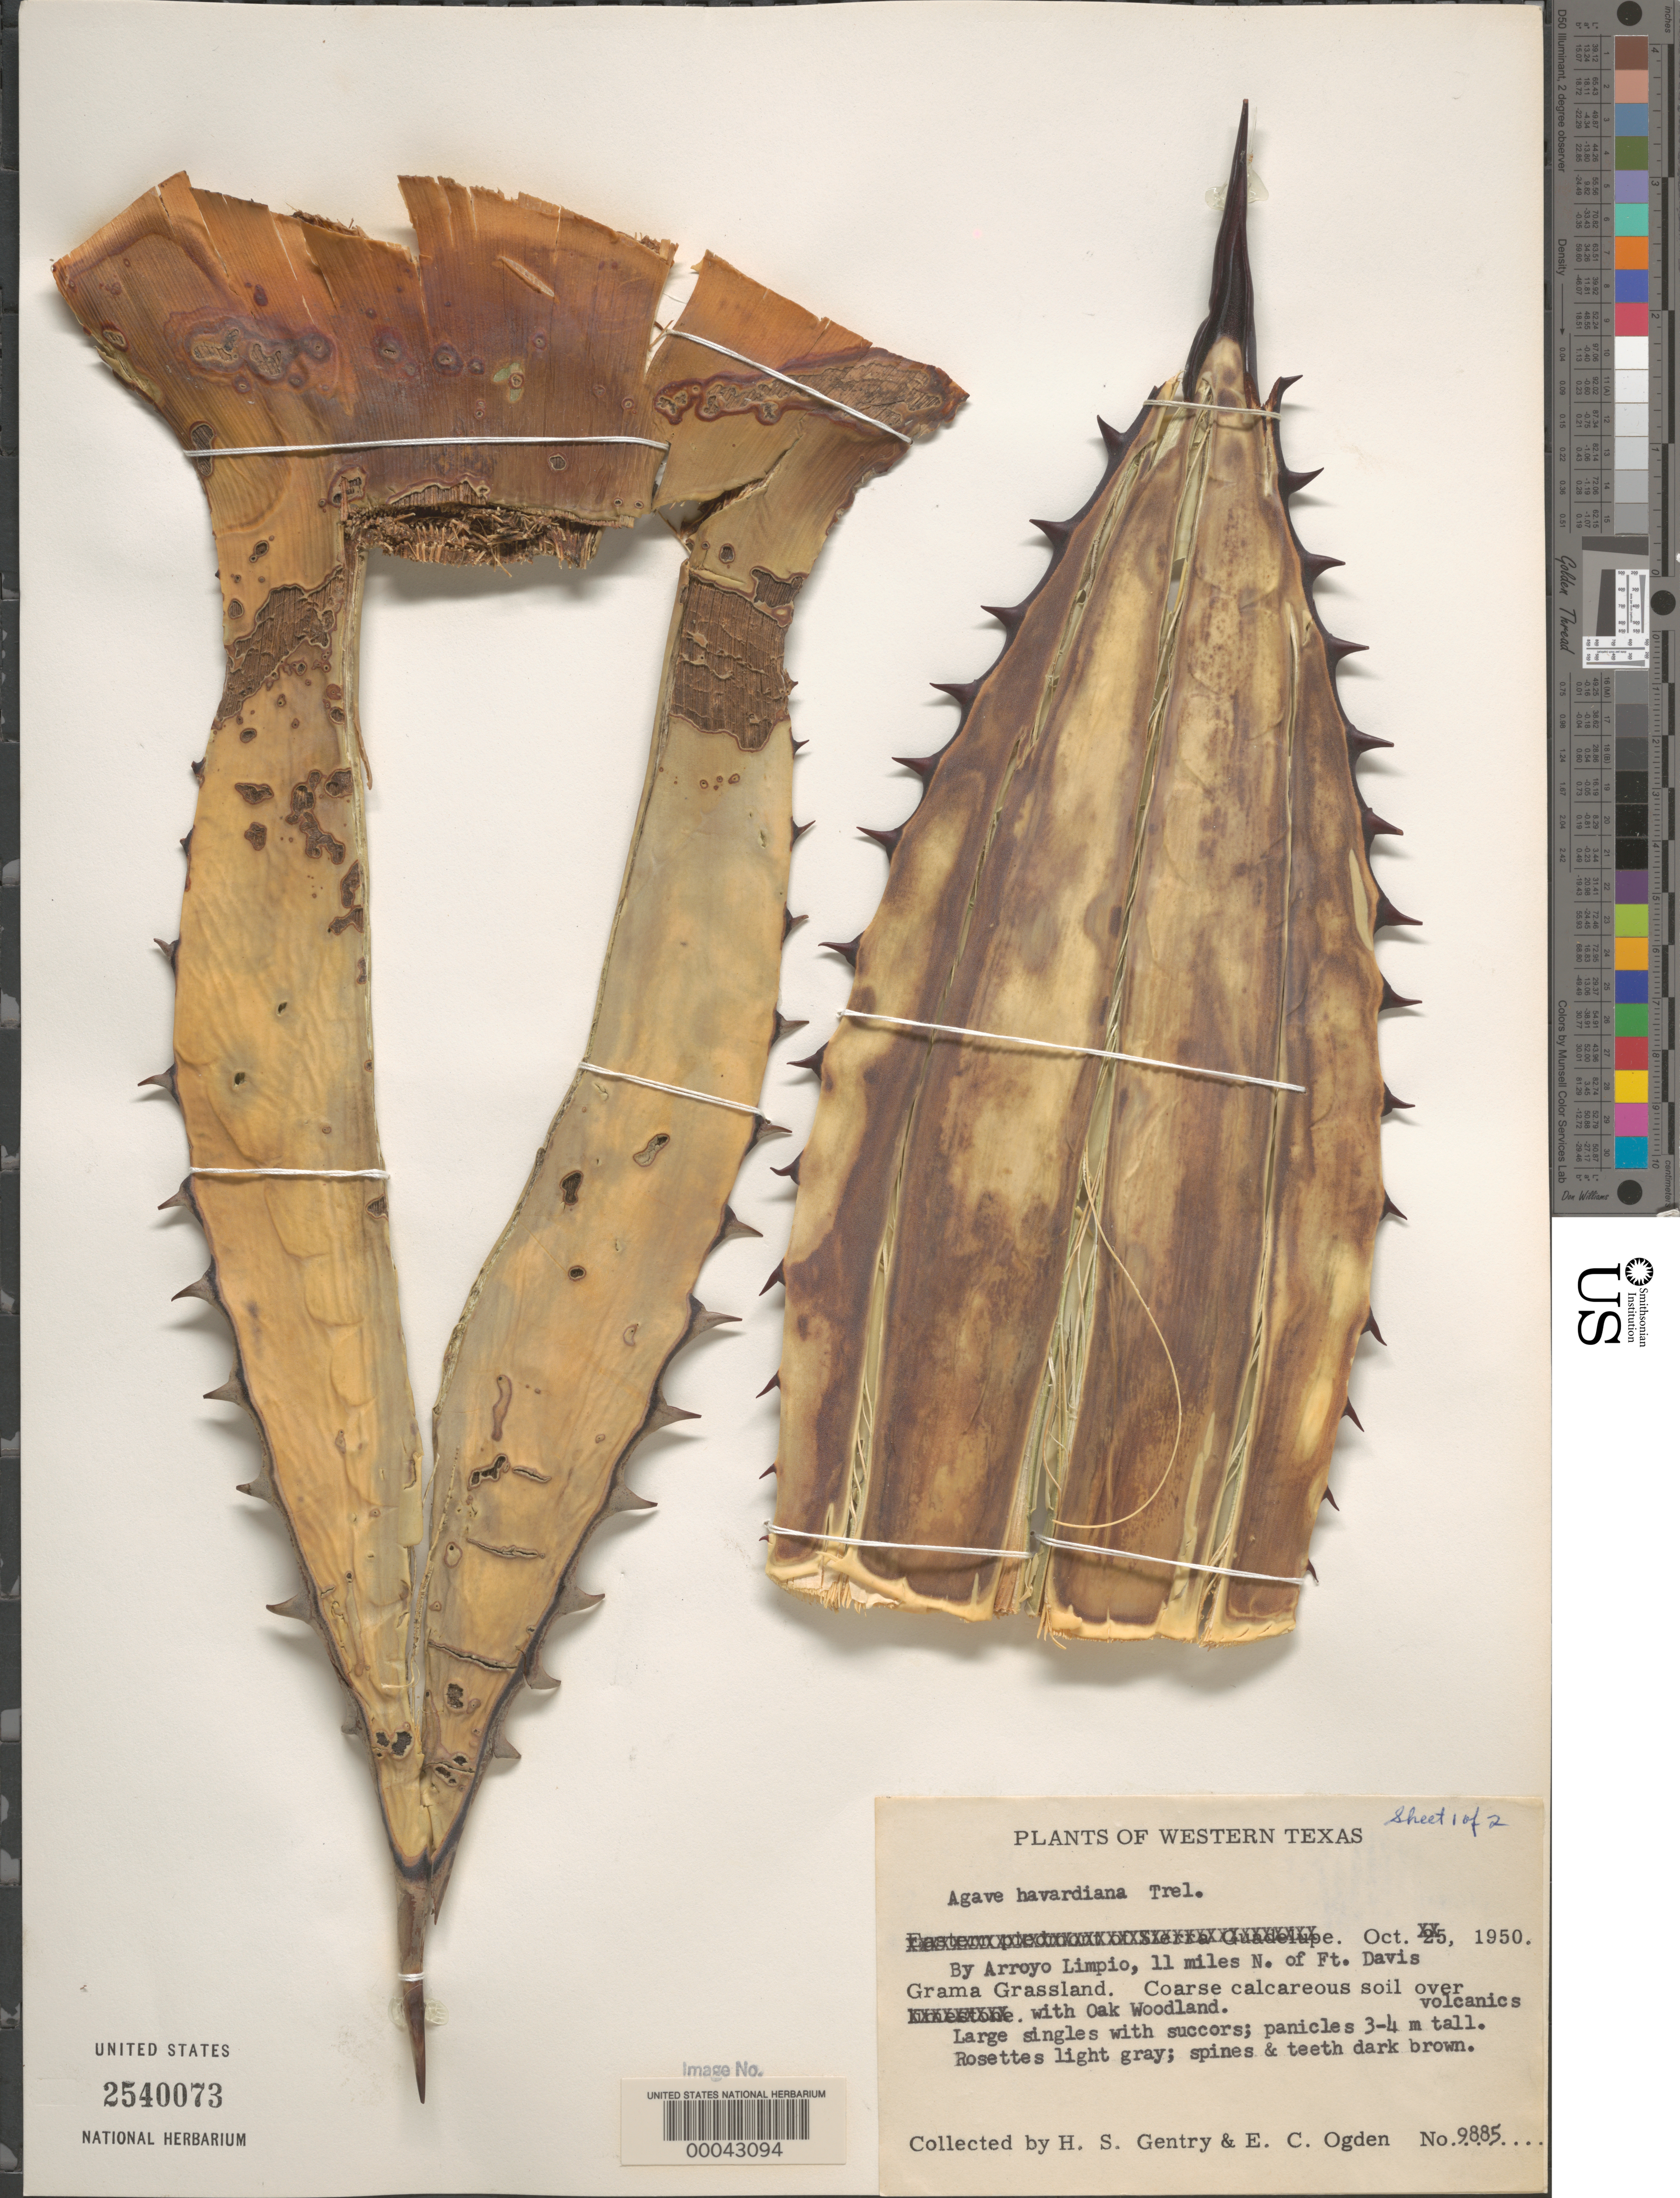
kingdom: Plantae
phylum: Tracheophyta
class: Liliopsida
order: Asparagales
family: Asparagaceae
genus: Agave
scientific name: Agave havardiana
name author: Trel.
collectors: H. S. Gentry & E. Ogden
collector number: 9885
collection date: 1950-10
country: United States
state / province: Texas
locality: Western Texas. By Arroyo Limpio, 11 miles N. of Ft. Davis. Grama Grassland.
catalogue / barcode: US 2540073